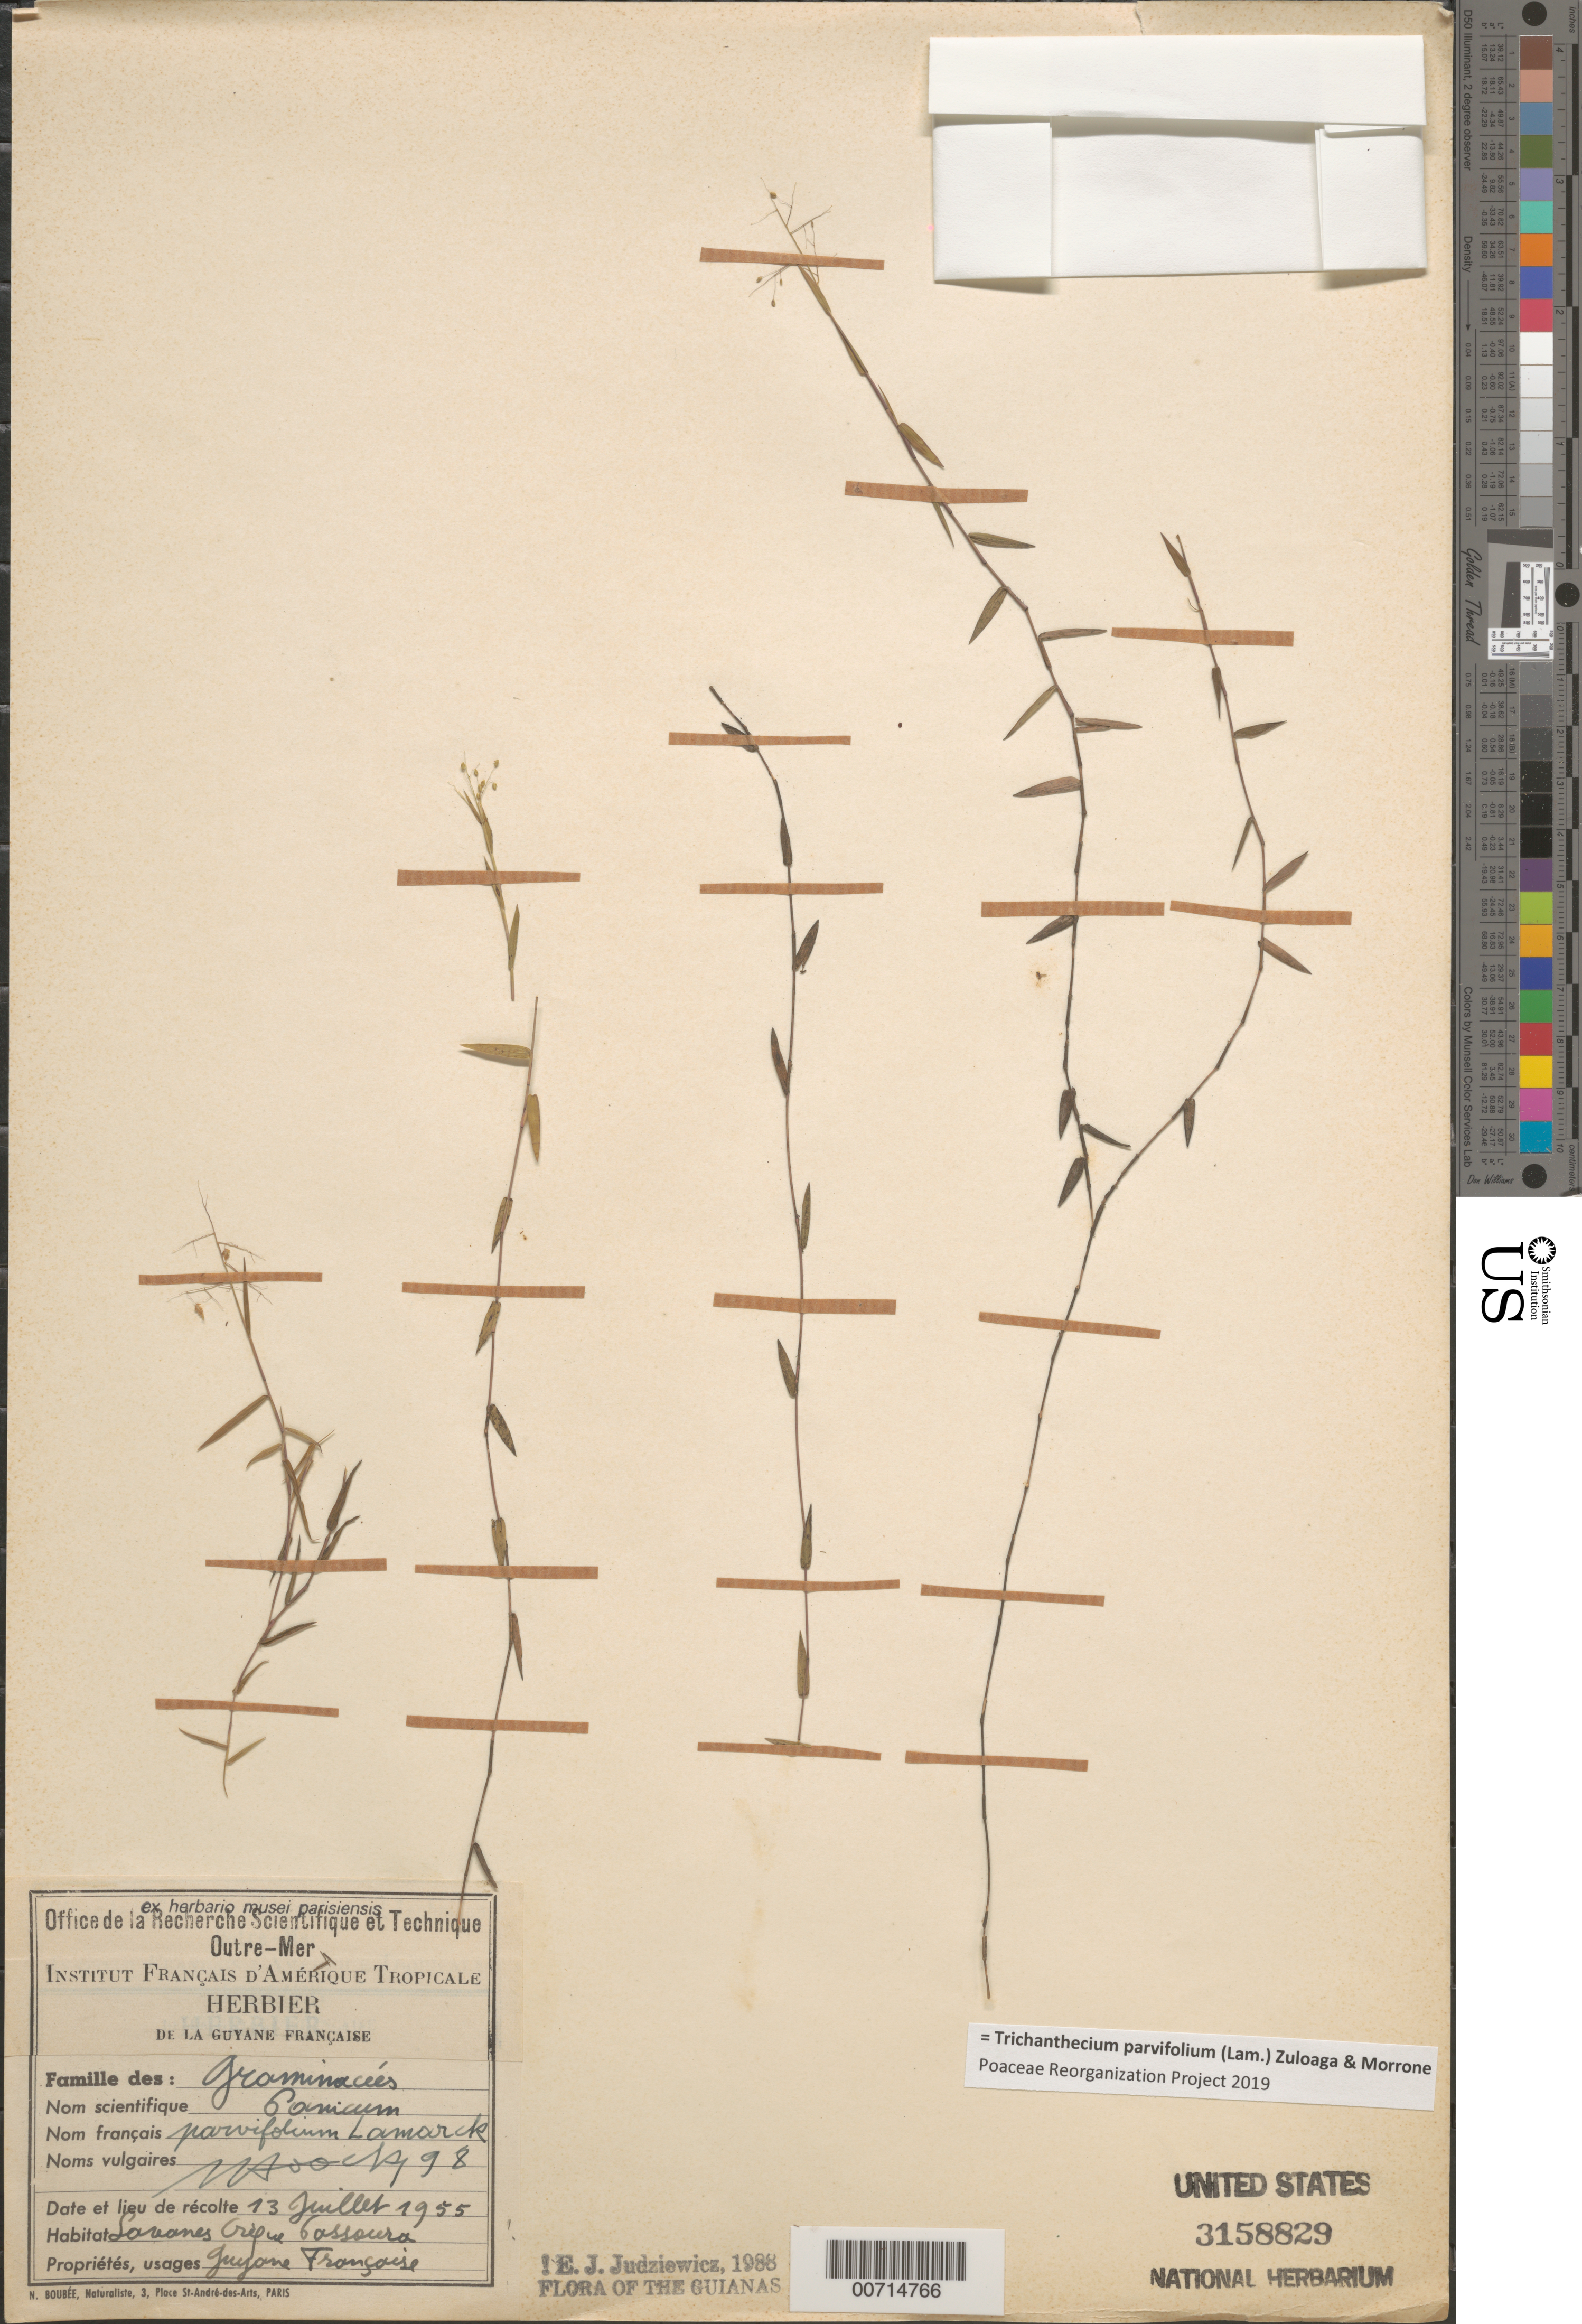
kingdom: Plantae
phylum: Tracheophyta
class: Liliopsida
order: Poales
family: Poaceae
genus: Trichanthecium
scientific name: Trichanthecium parvifolium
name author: (Lam.) Zuloaga & Morrone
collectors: N. Hoock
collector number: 98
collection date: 1955-07-13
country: French Guiana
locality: Savanes Crique Cassoura.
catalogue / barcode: US 3158829